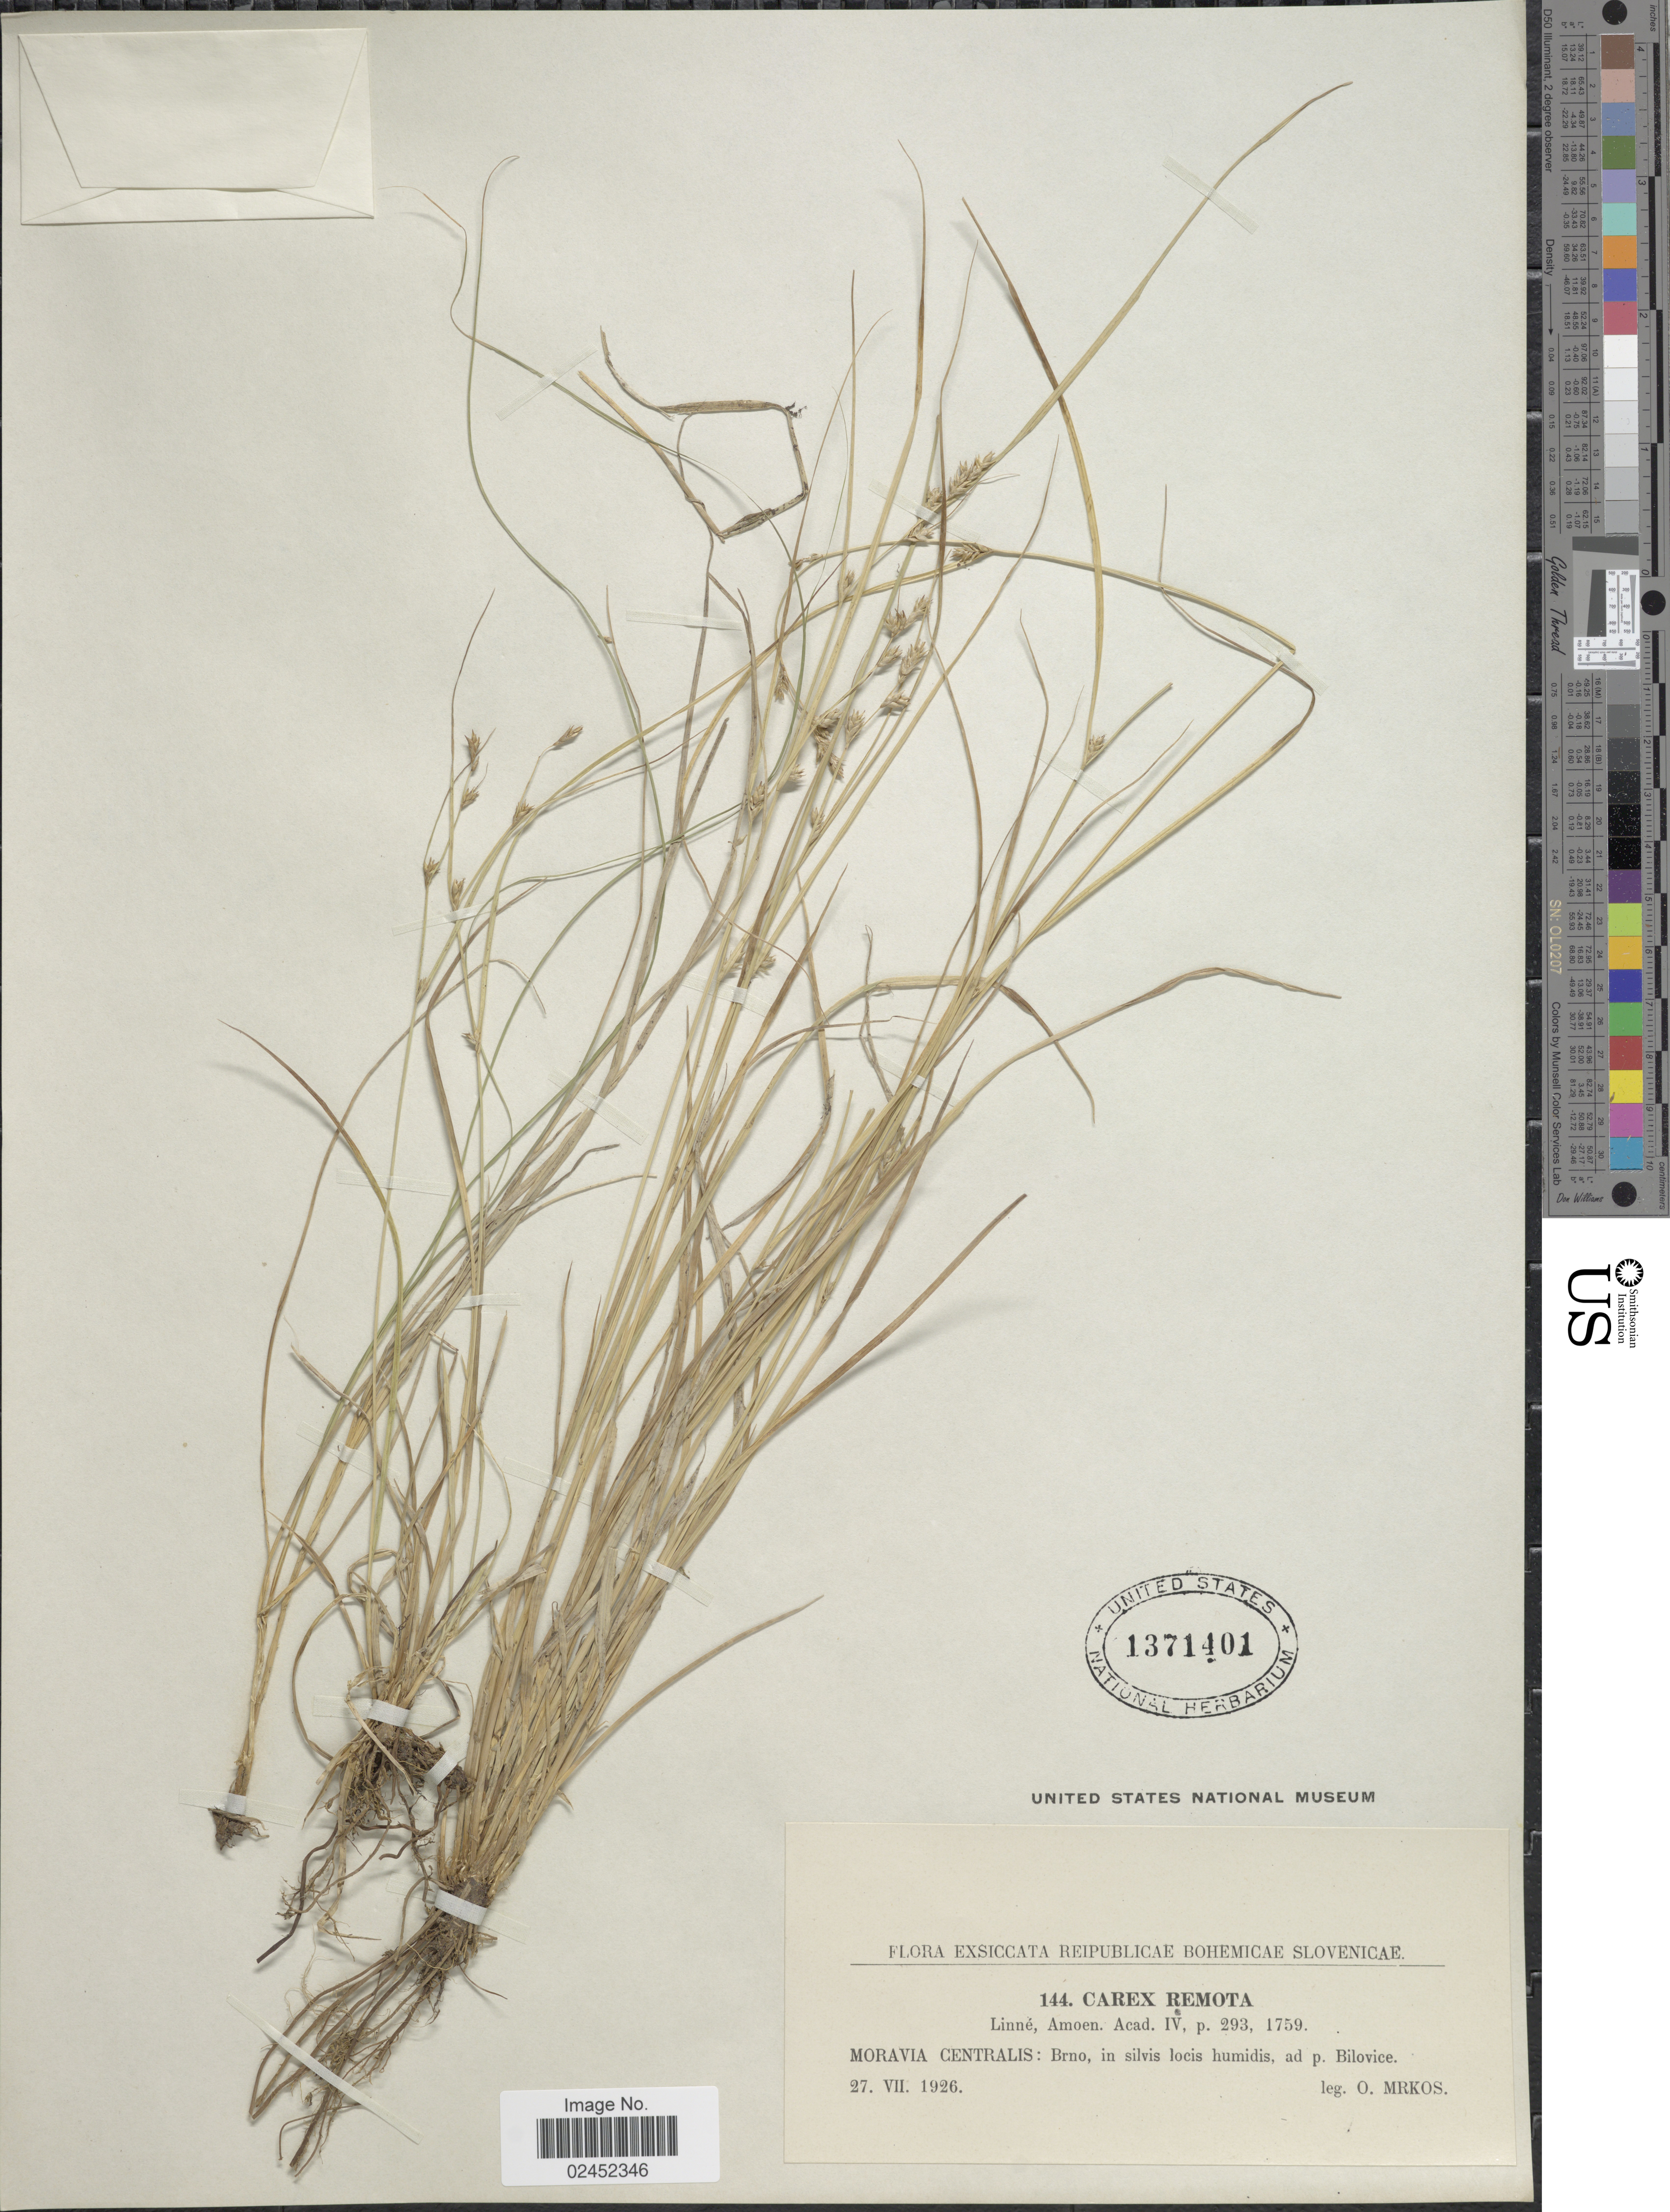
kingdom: Plantae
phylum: Tracheophyta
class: Liliopsida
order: Poales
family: Cyperaceae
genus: Carex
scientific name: Carex remota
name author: L.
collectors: O. Mrkos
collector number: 144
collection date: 1926-07-27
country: Czechia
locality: Reipublicae Bohemicae Slovenicae. Moravia Centralism in silvis locis humids, ad. p. Bilovice.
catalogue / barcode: US 1371401